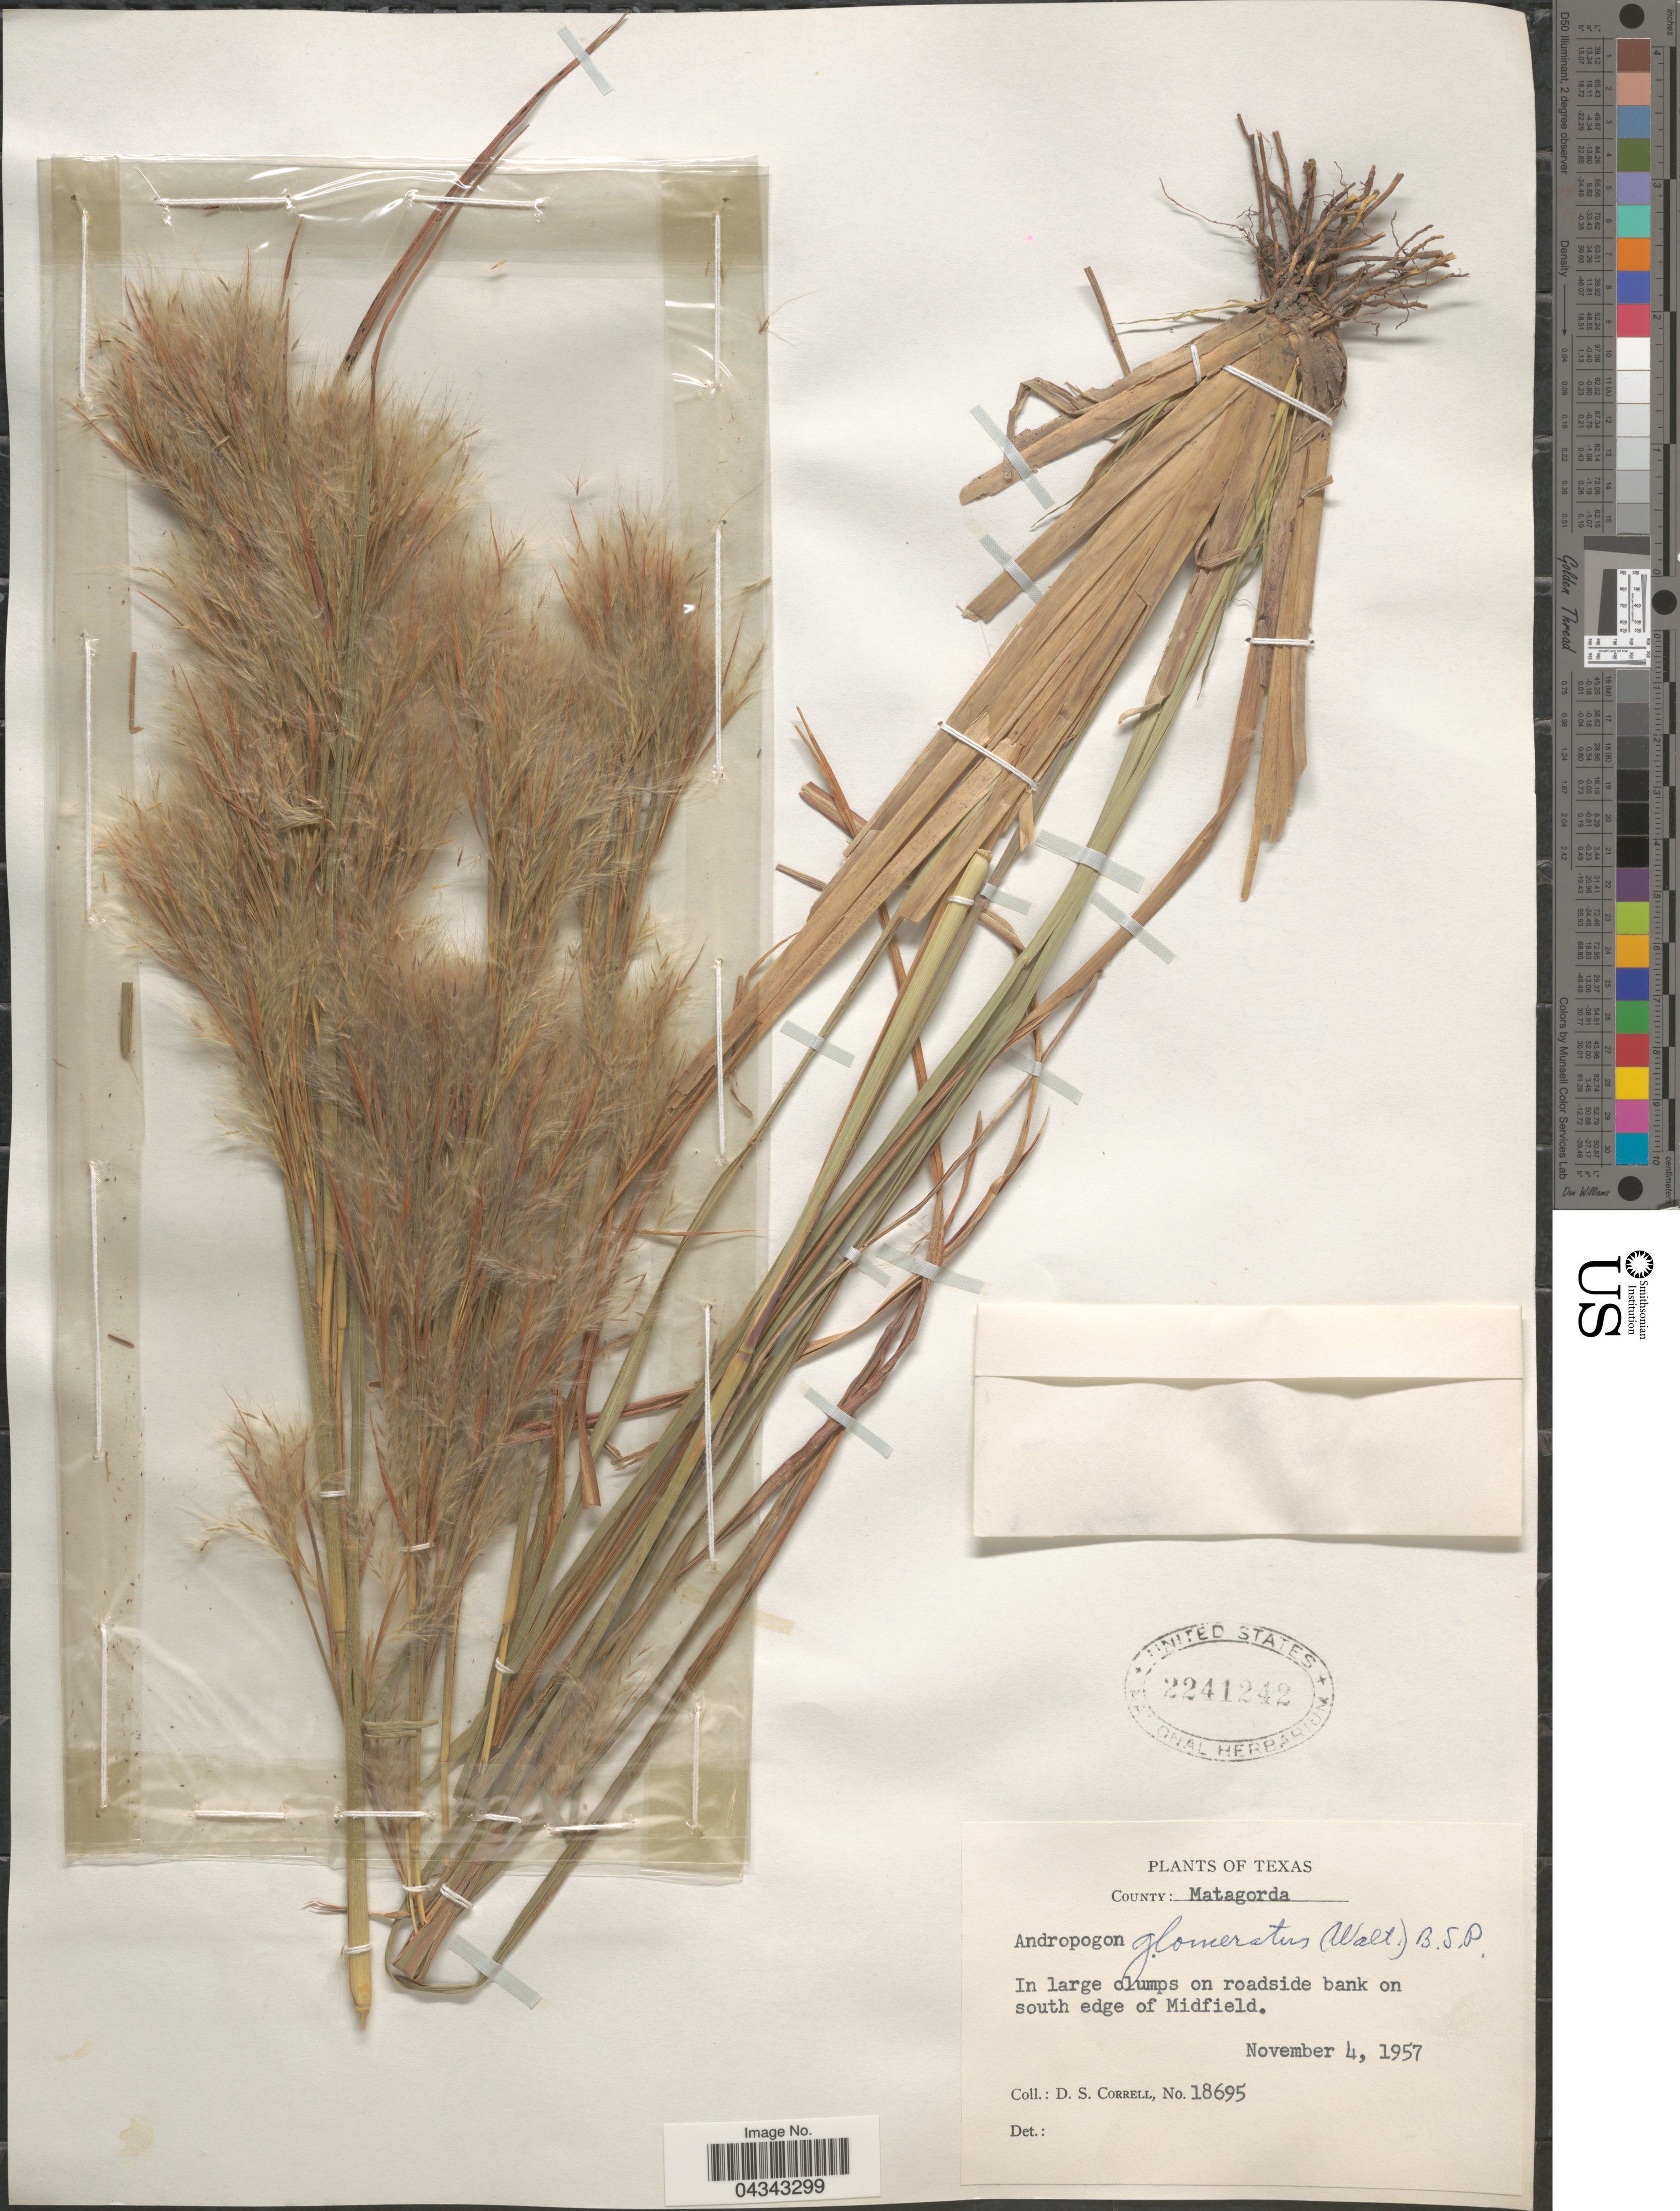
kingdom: Plantae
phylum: Tracheophyta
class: Liliopsida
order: Poales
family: Poaceae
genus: Andropogon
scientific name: Andropogon glomeratus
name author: (Walter) Britton, Stearns & Poggenb.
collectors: D. S. Correll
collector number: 18695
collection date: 1957-11-04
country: United States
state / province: Texas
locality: County: Matagorda. In large clumps on roadside bank on south edge of Midfield.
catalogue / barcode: US 2241242